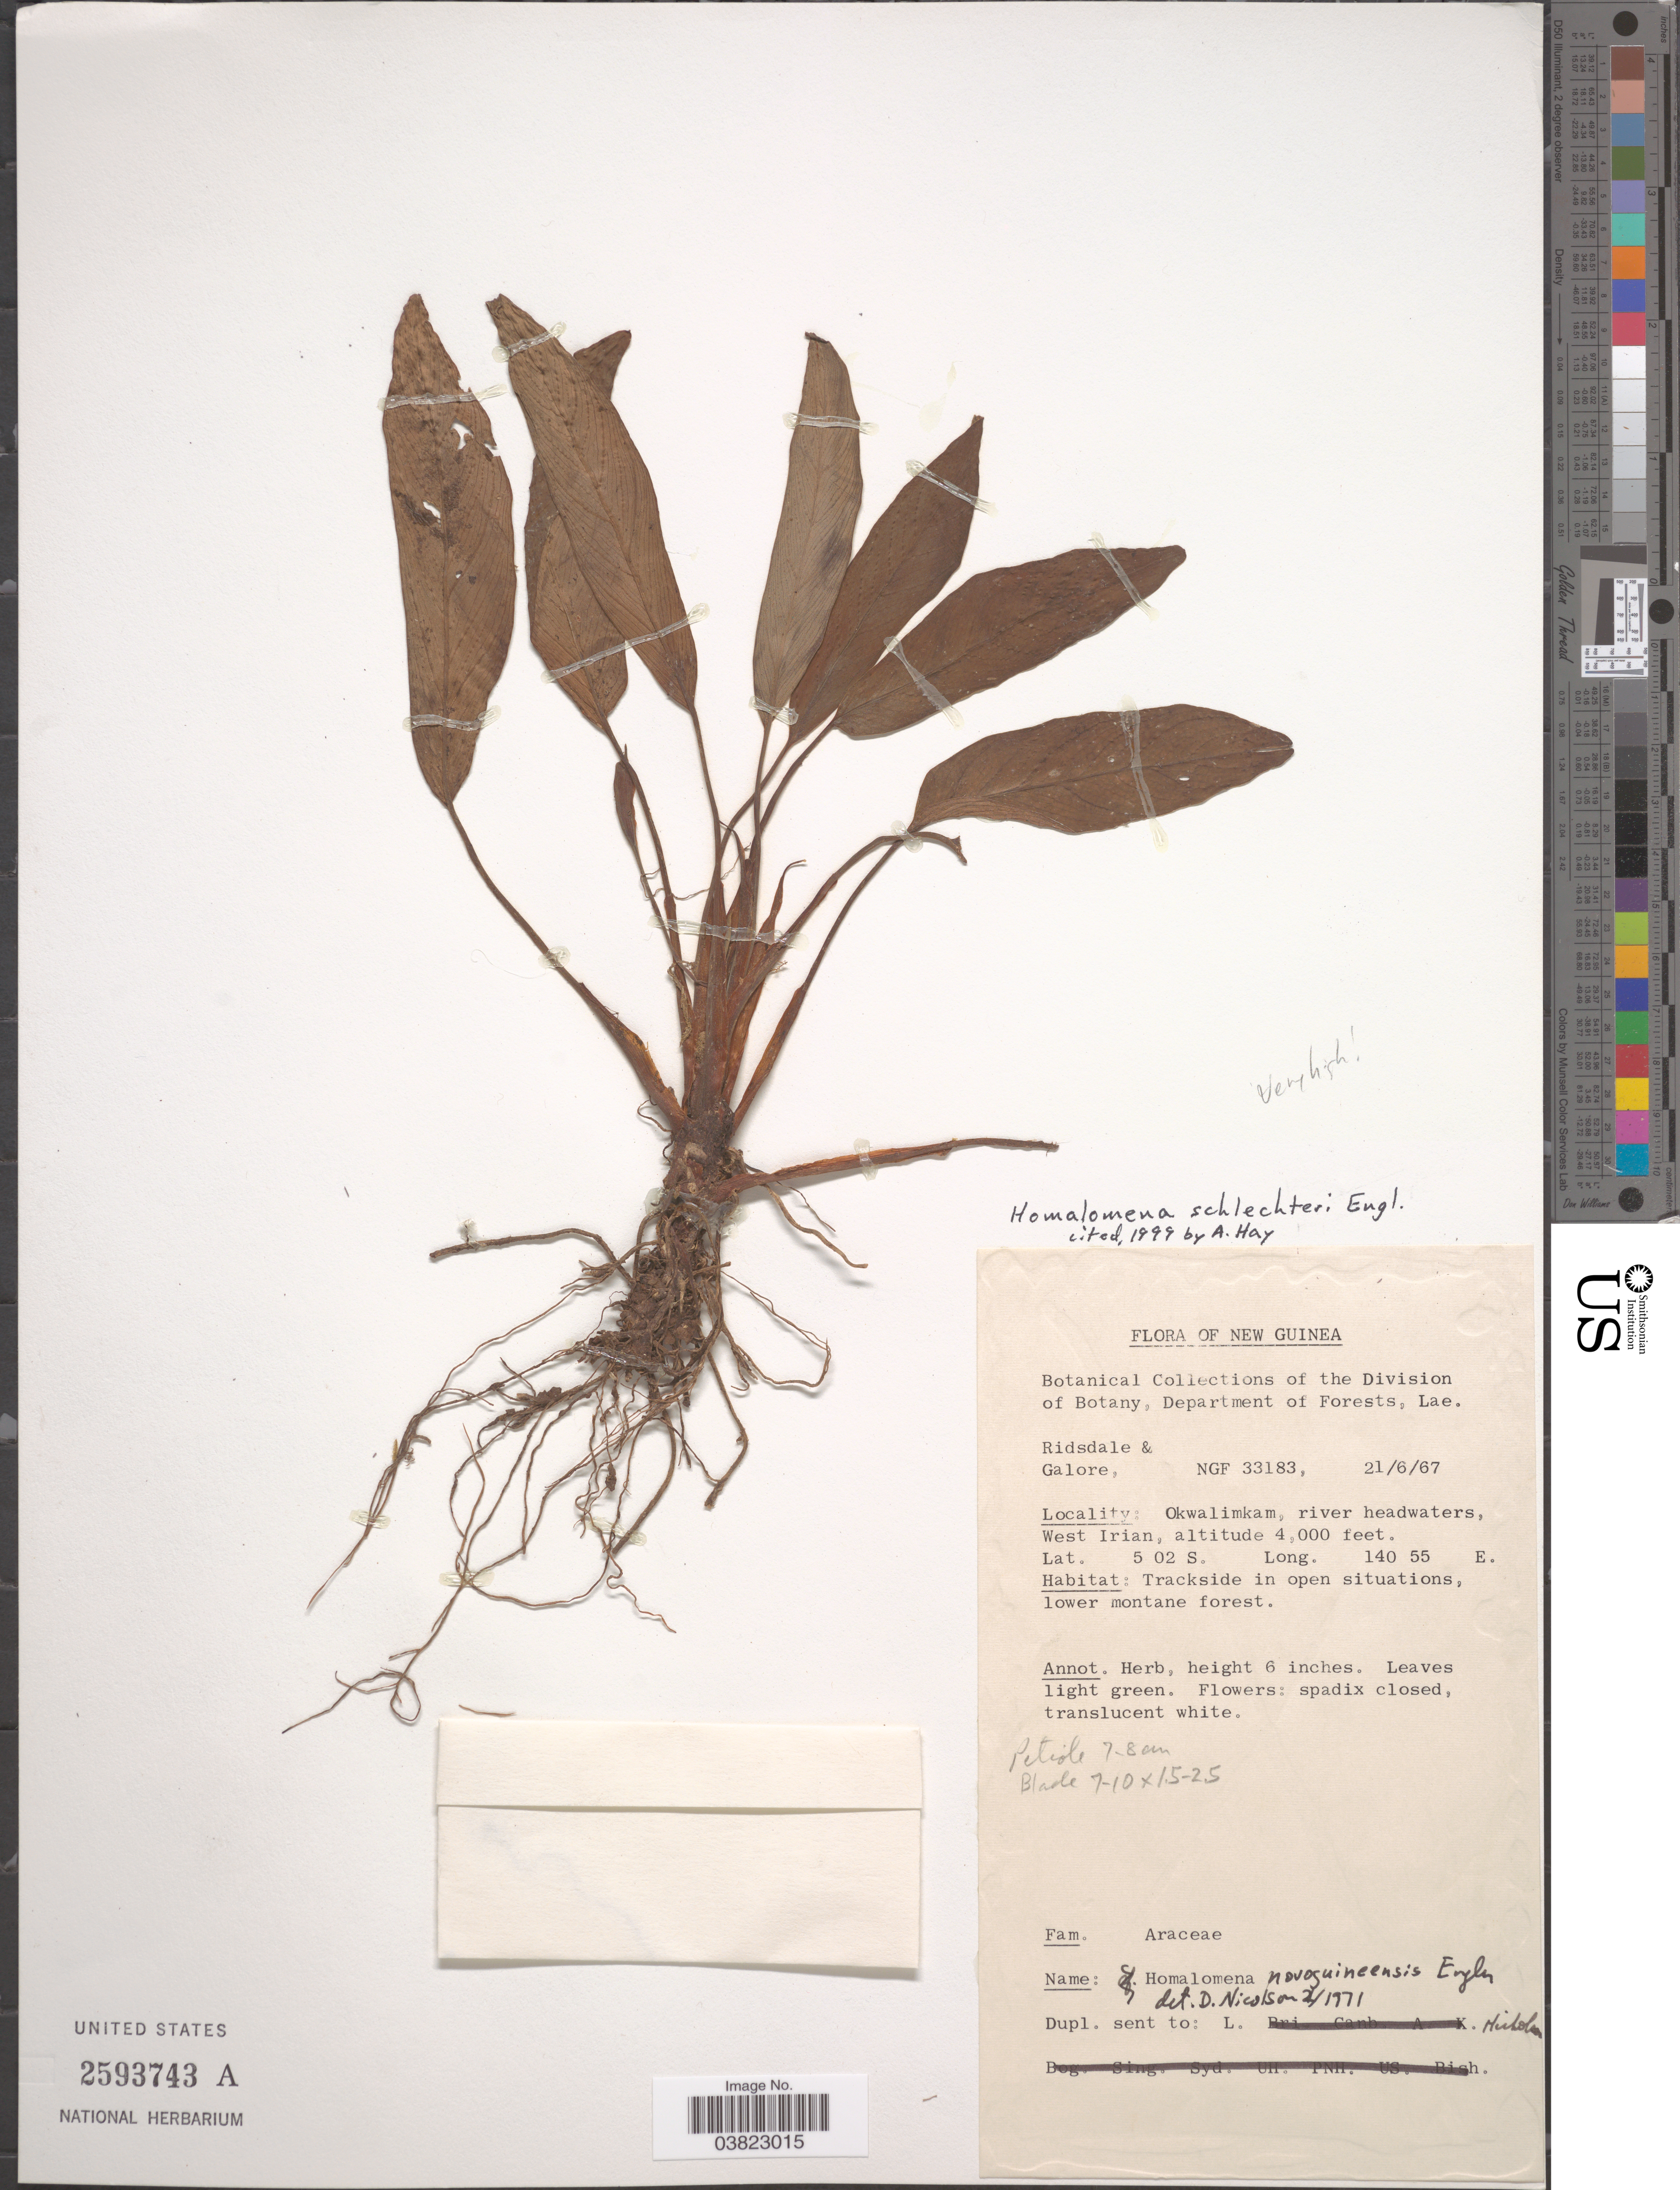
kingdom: Plantae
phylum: Tracheophyta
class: Liliopsida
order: Alismatales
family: Araceae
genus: Homalomena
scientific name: Homalomena schlechteri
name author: Engl.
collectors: C. E. Ridsdale & -. Galore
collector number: NGF 33183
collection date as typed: Transcribed d/m/y: 21/6/67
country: Indonesia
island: New Guinea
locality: New Guinea. Okwalimkam, river headwaters, West Irian.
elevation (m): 1219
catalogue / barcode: US 2593743A